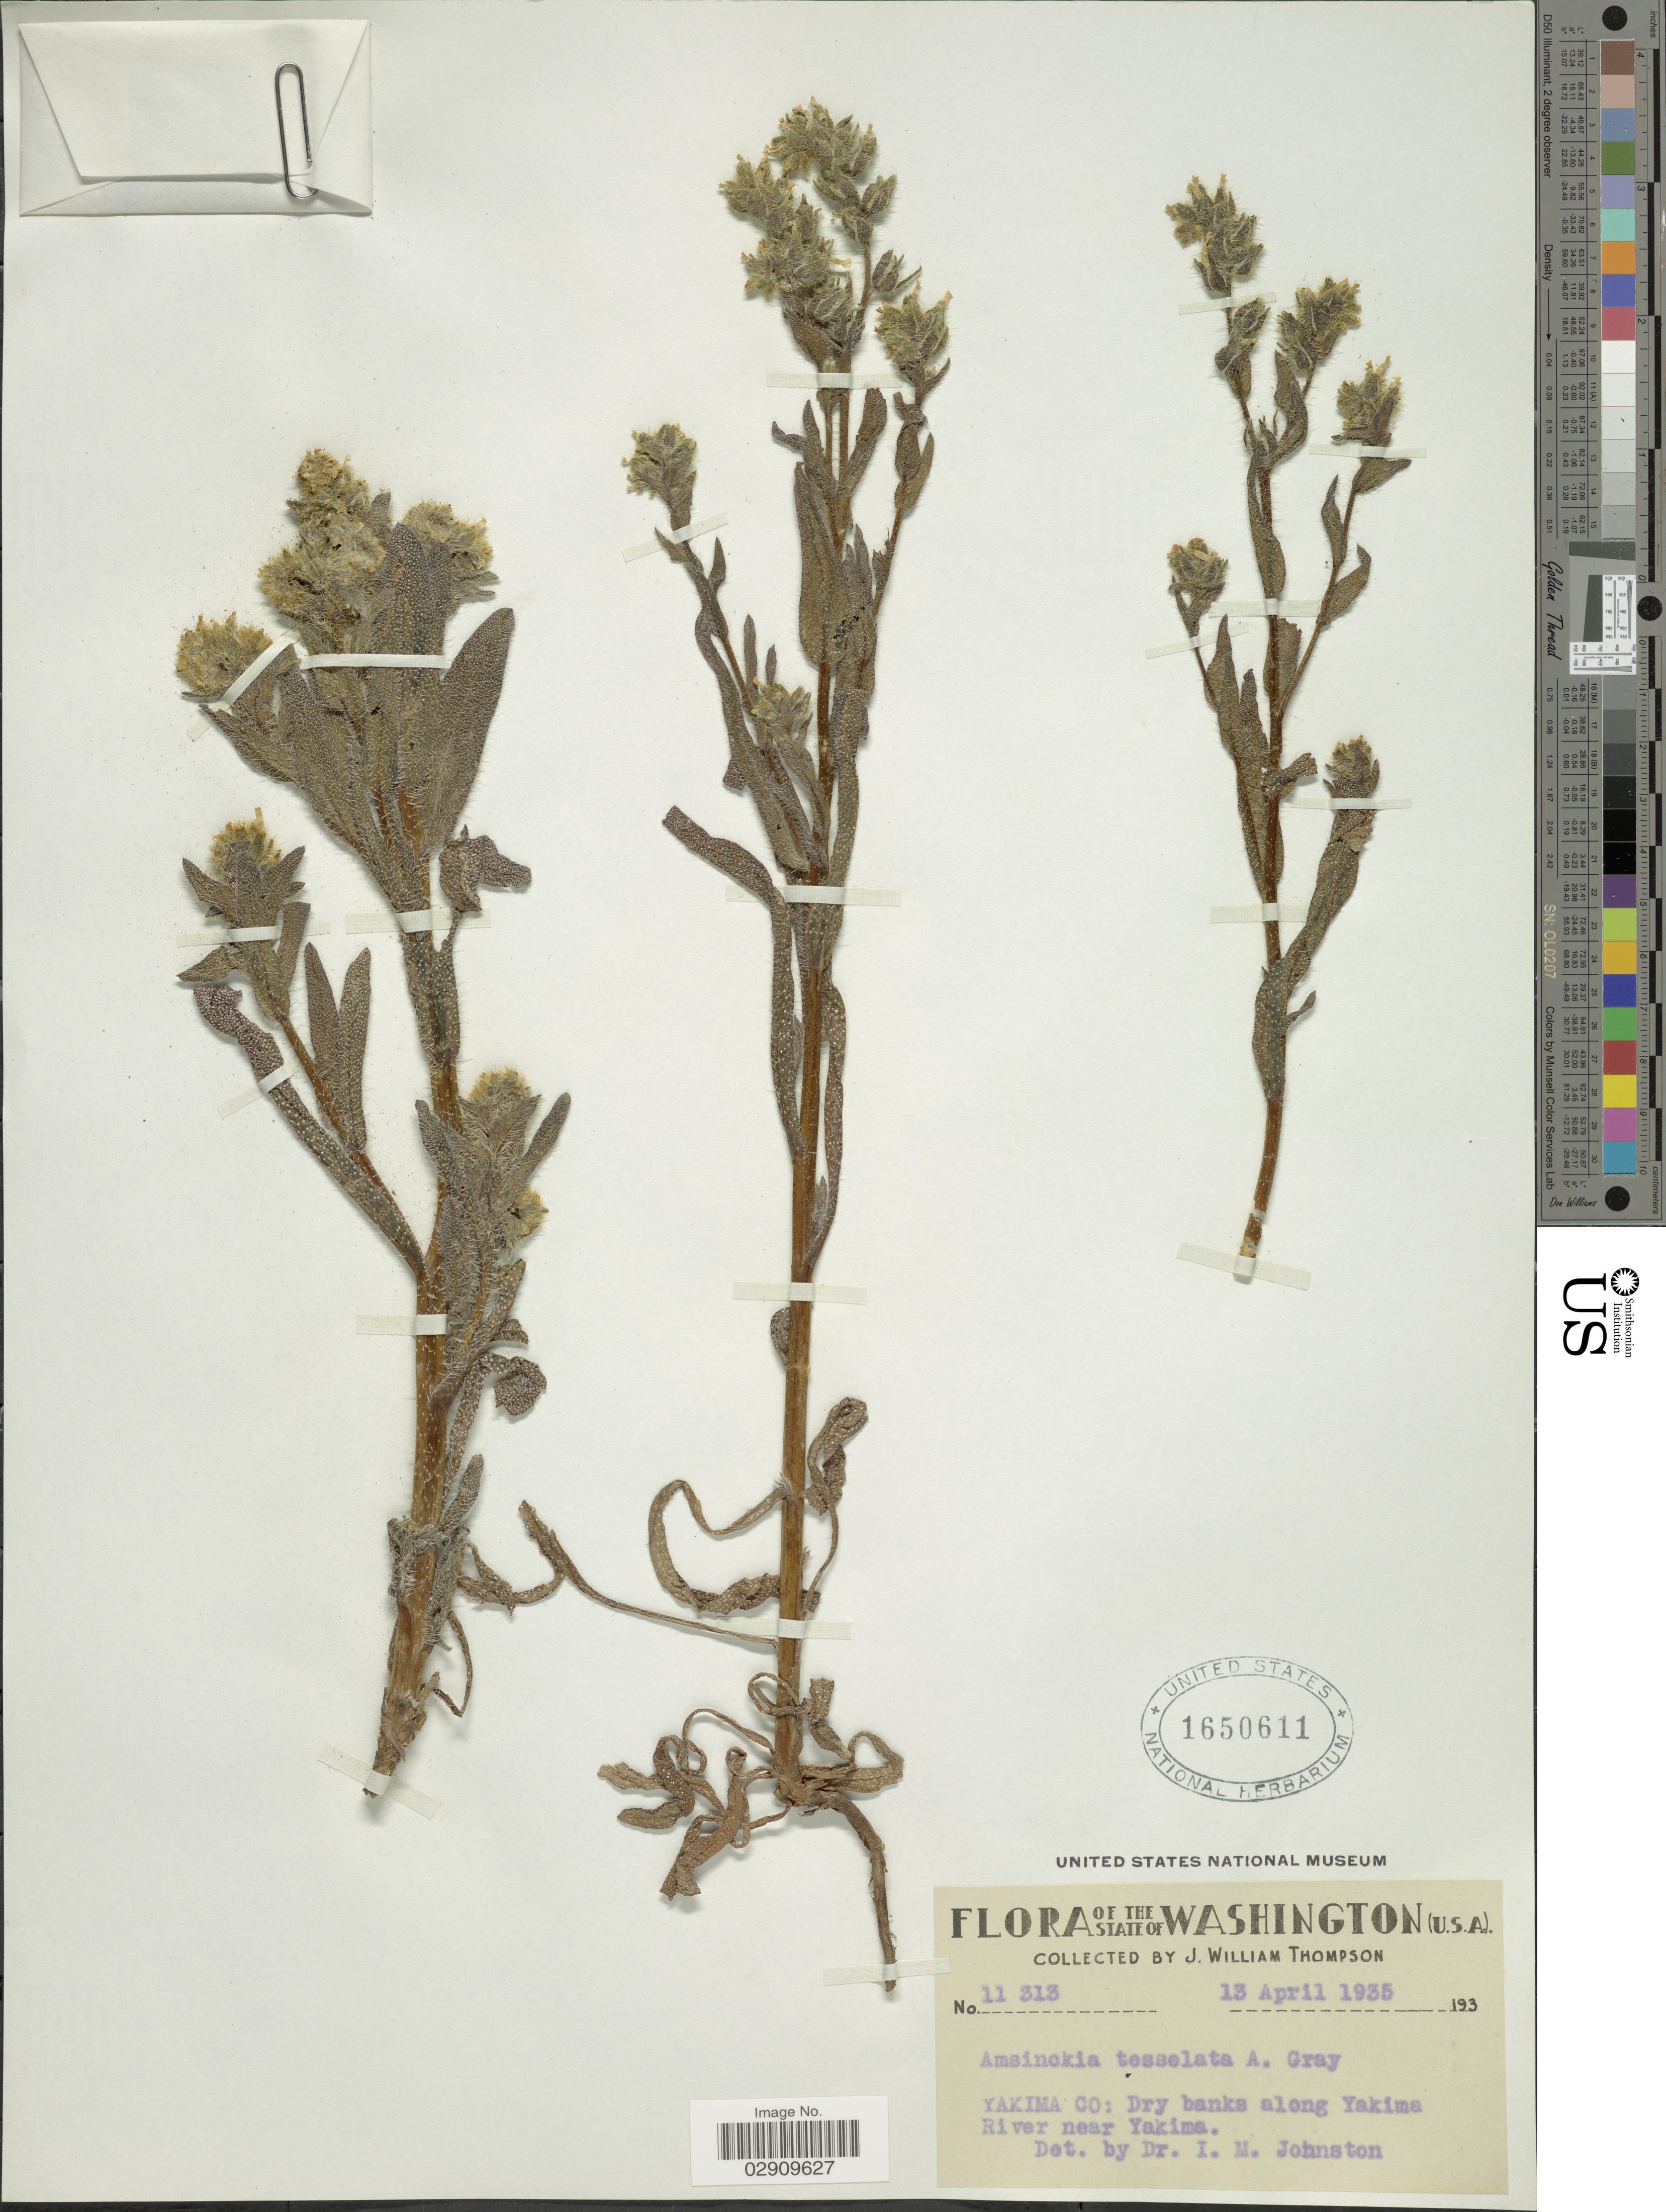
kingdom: Plantae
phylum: Tracheophyta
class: Magnoliopsida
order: Boraginales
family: Boraginaceae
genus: Amsinckia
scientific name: Amsinckia tessellata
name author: A. Gray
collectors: J. W. Thompson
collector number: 11313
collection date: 1935-04-13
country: United States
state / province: Washington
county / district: Yakima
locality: The State of Washington. Yakima Co: Dry banks along Yakima River near Yakima.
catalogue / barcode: US 1650611